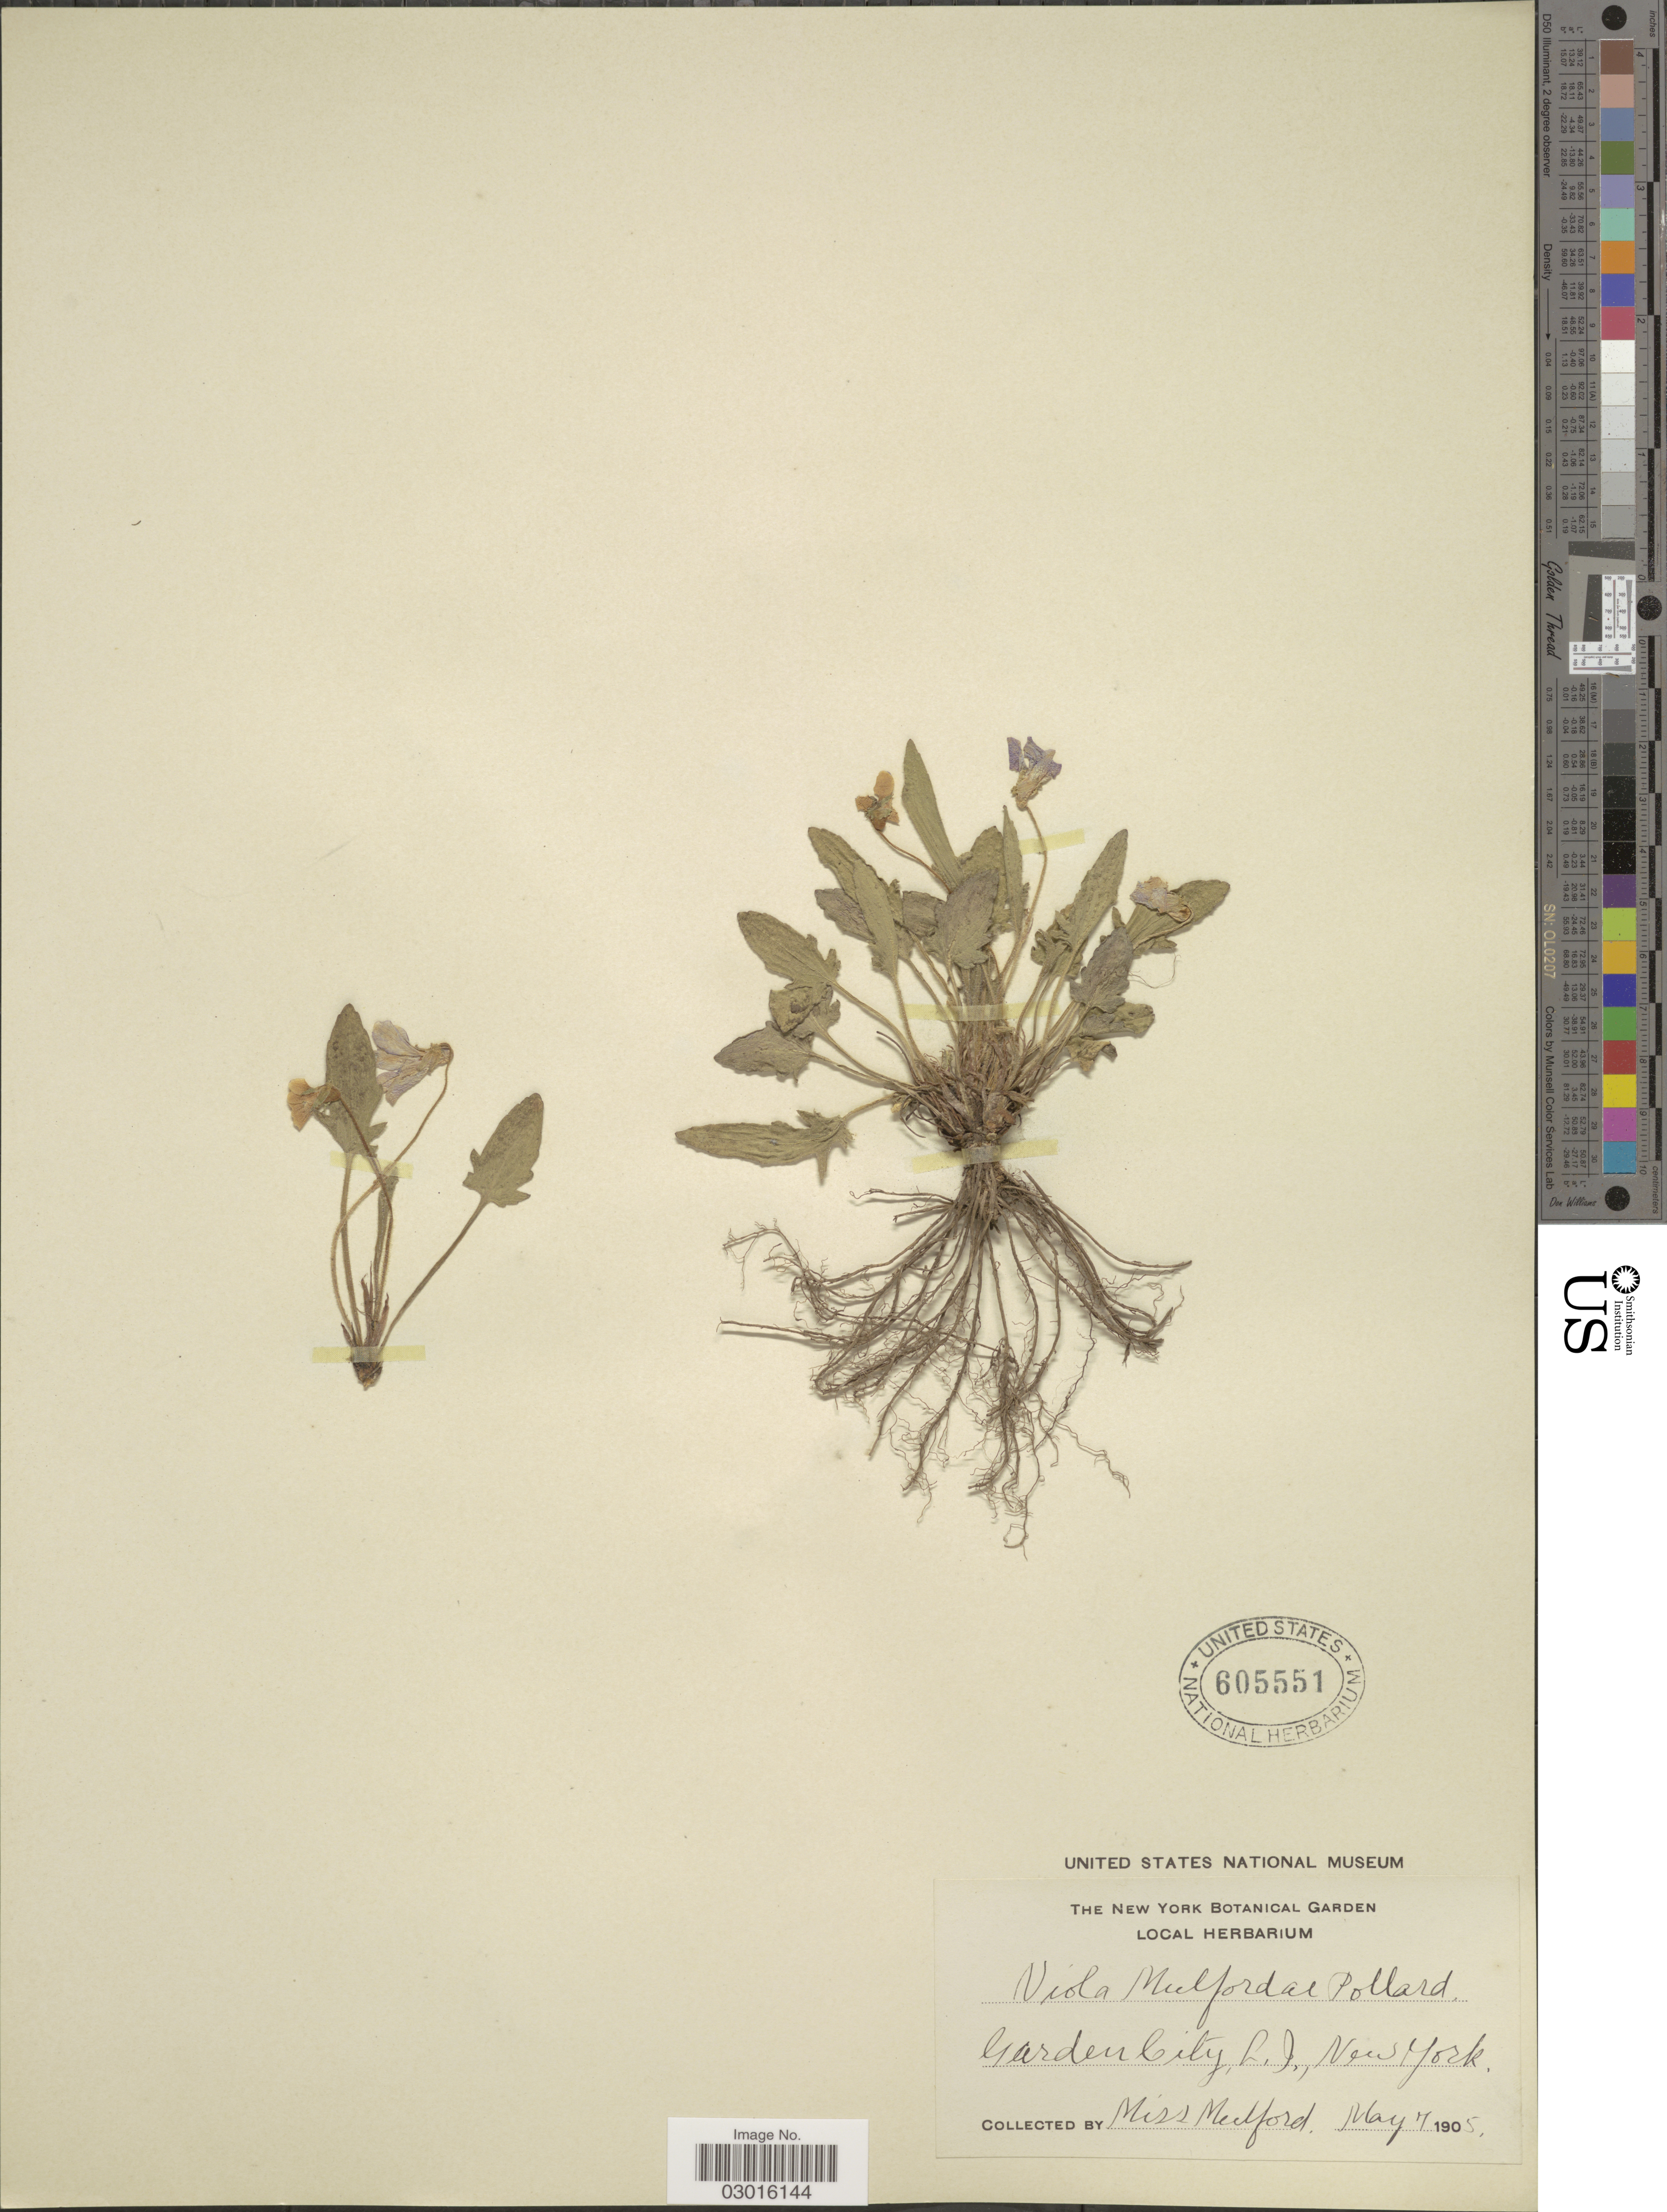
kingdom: Plantae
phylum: Tracheophyta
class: Magnoliopsida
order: Malpighiales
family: Violaceae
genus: Viola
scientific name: Viola x mulfordiae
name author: Pollard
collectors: -. Mulford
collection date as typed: May 7, 1905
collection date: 1905-05-07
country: United States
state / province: New York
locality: Garden City, L.I.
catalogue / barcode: US 605551